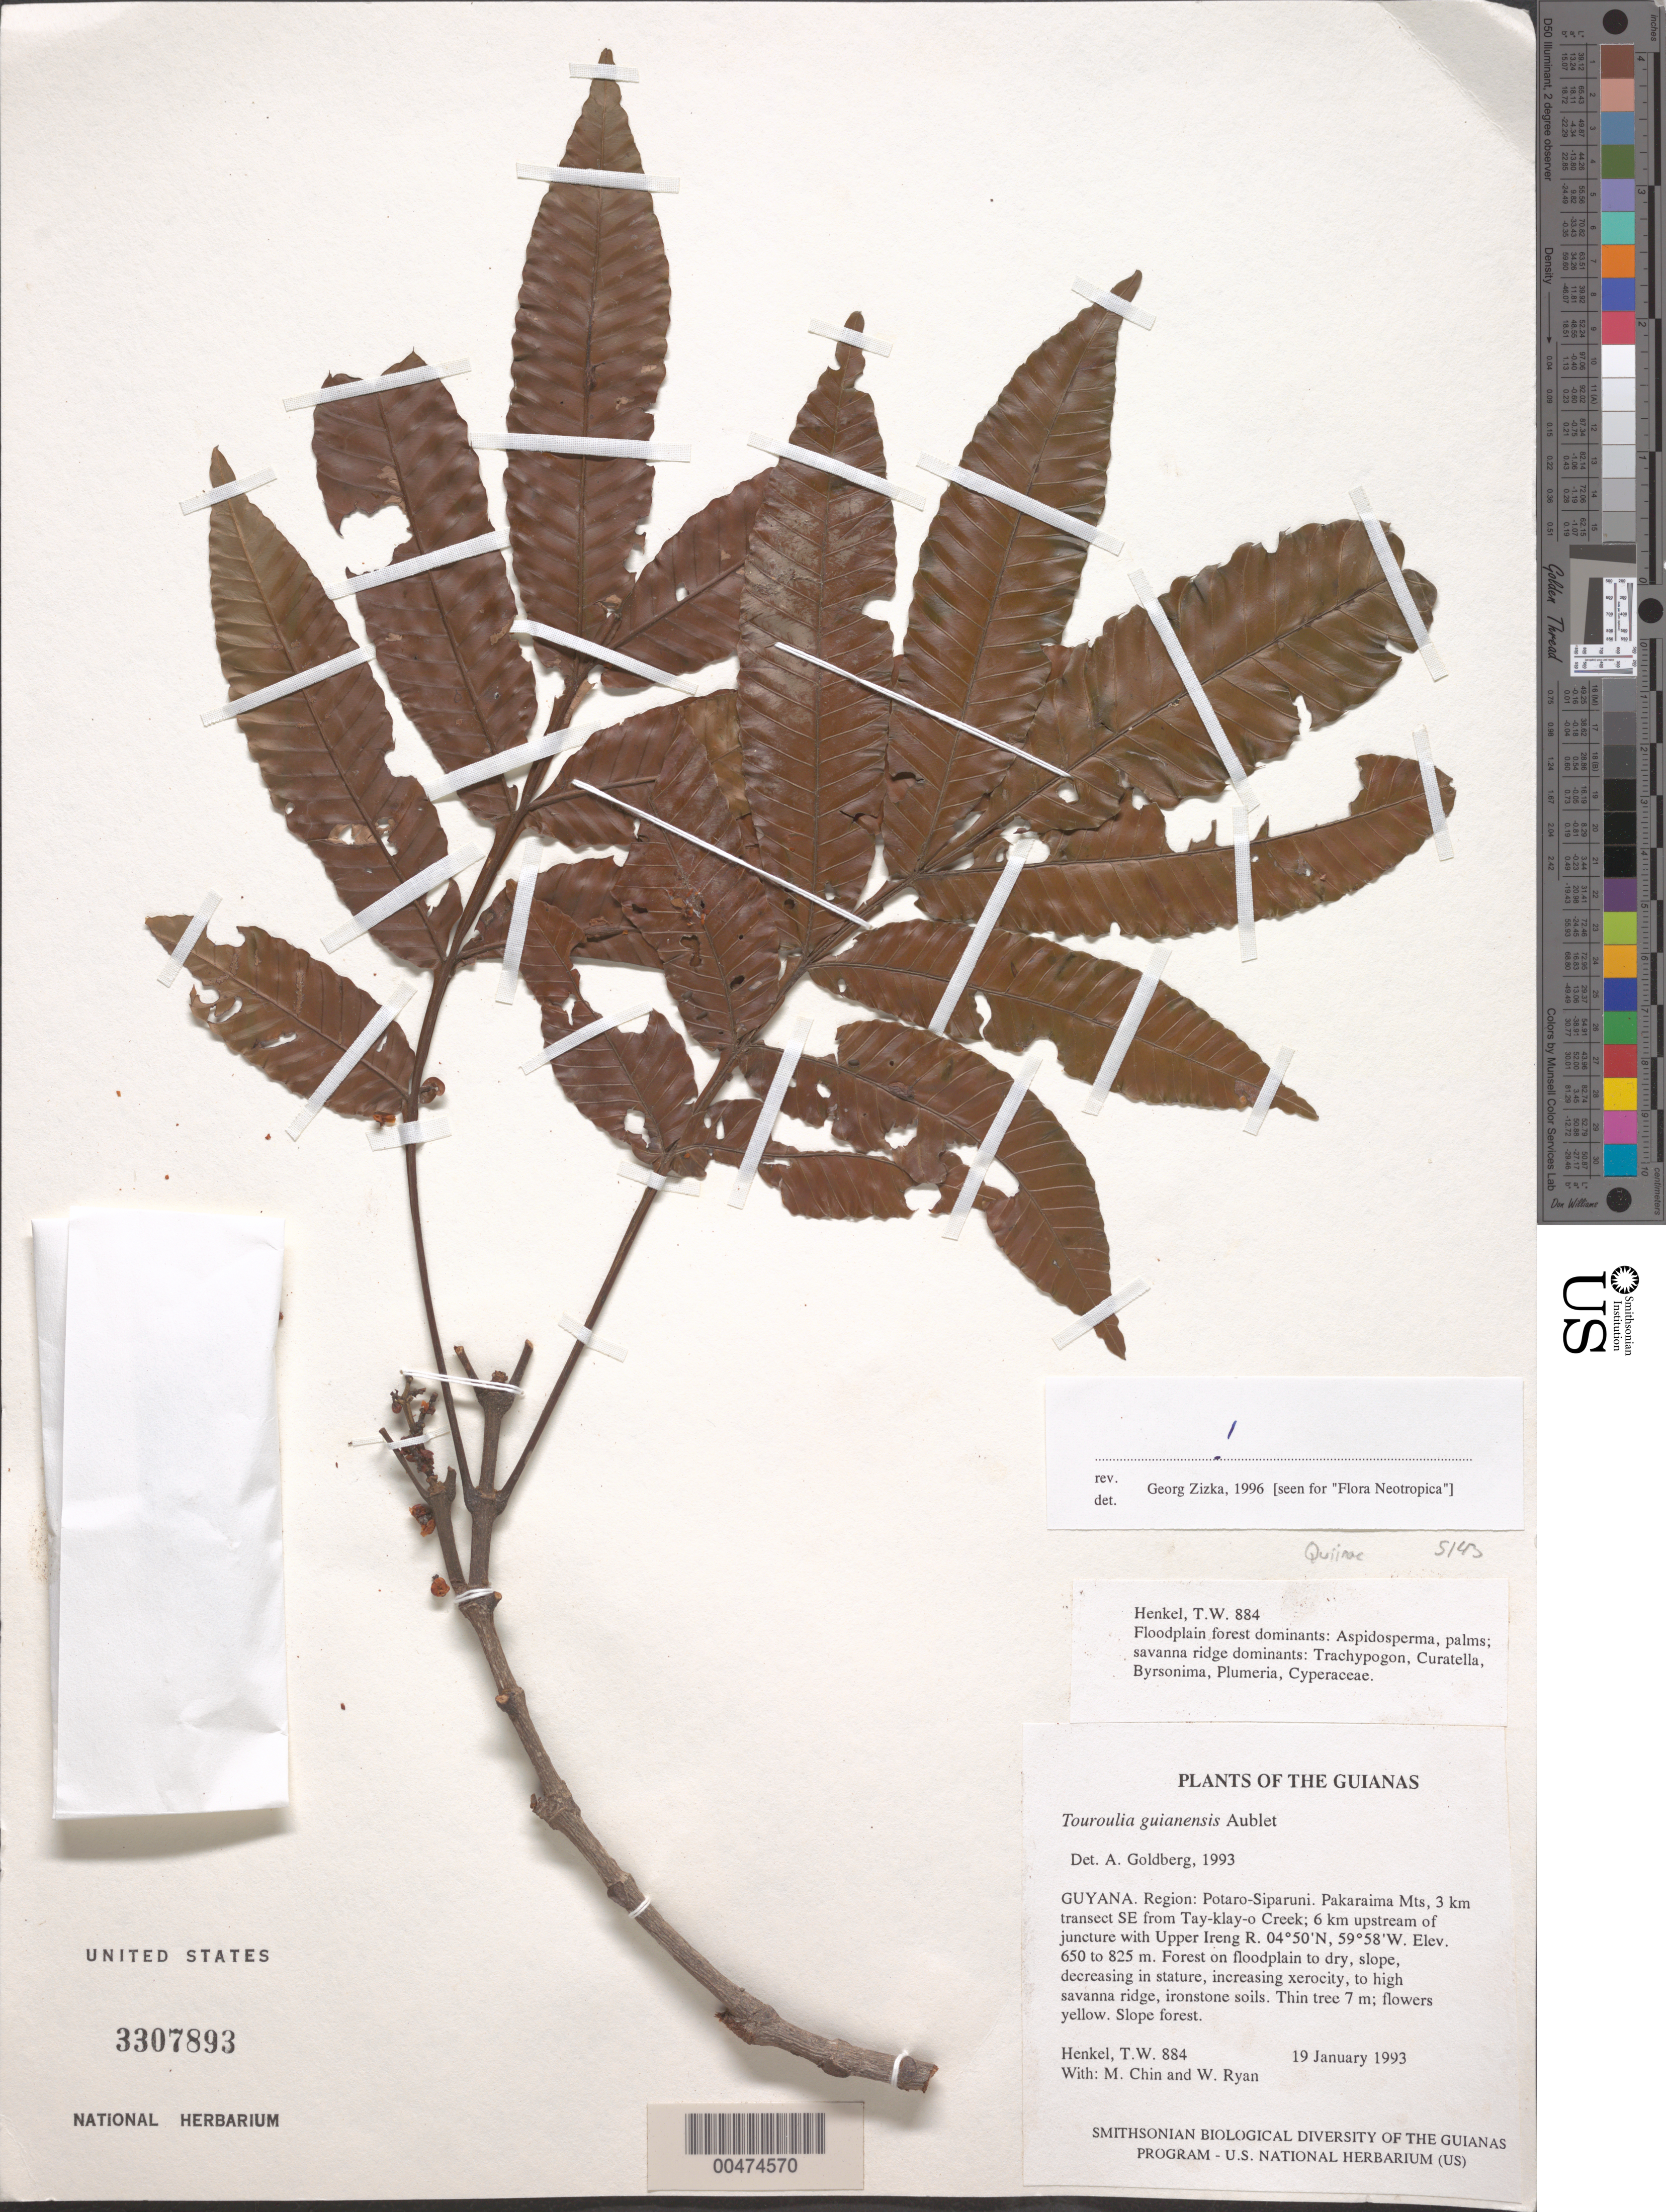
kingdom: Plantae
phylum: Tracheophyta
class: Magnoliopsida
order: Malpighiales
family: Quiinaceae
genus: Touroulia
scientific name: Touroulia guianensis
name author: Aubl.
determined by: Zizka, G.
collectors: T. Henkel, M. Chin & W. Ryan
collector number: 884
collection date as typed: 19 January 1993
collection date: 1993-01-19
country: Guyana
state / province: Potaro-Siparuni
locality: Pakaraima Mts, 3 km transect SE from Tay-klay-o Creek; 6 km upstream of juncture with Upper Ireng R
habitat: Forest on floodplain to dry, slope, decreasing in stature, increasing xerocity, to high savanna ridge, ironstone soils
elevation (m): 650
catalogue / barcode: US 3307893